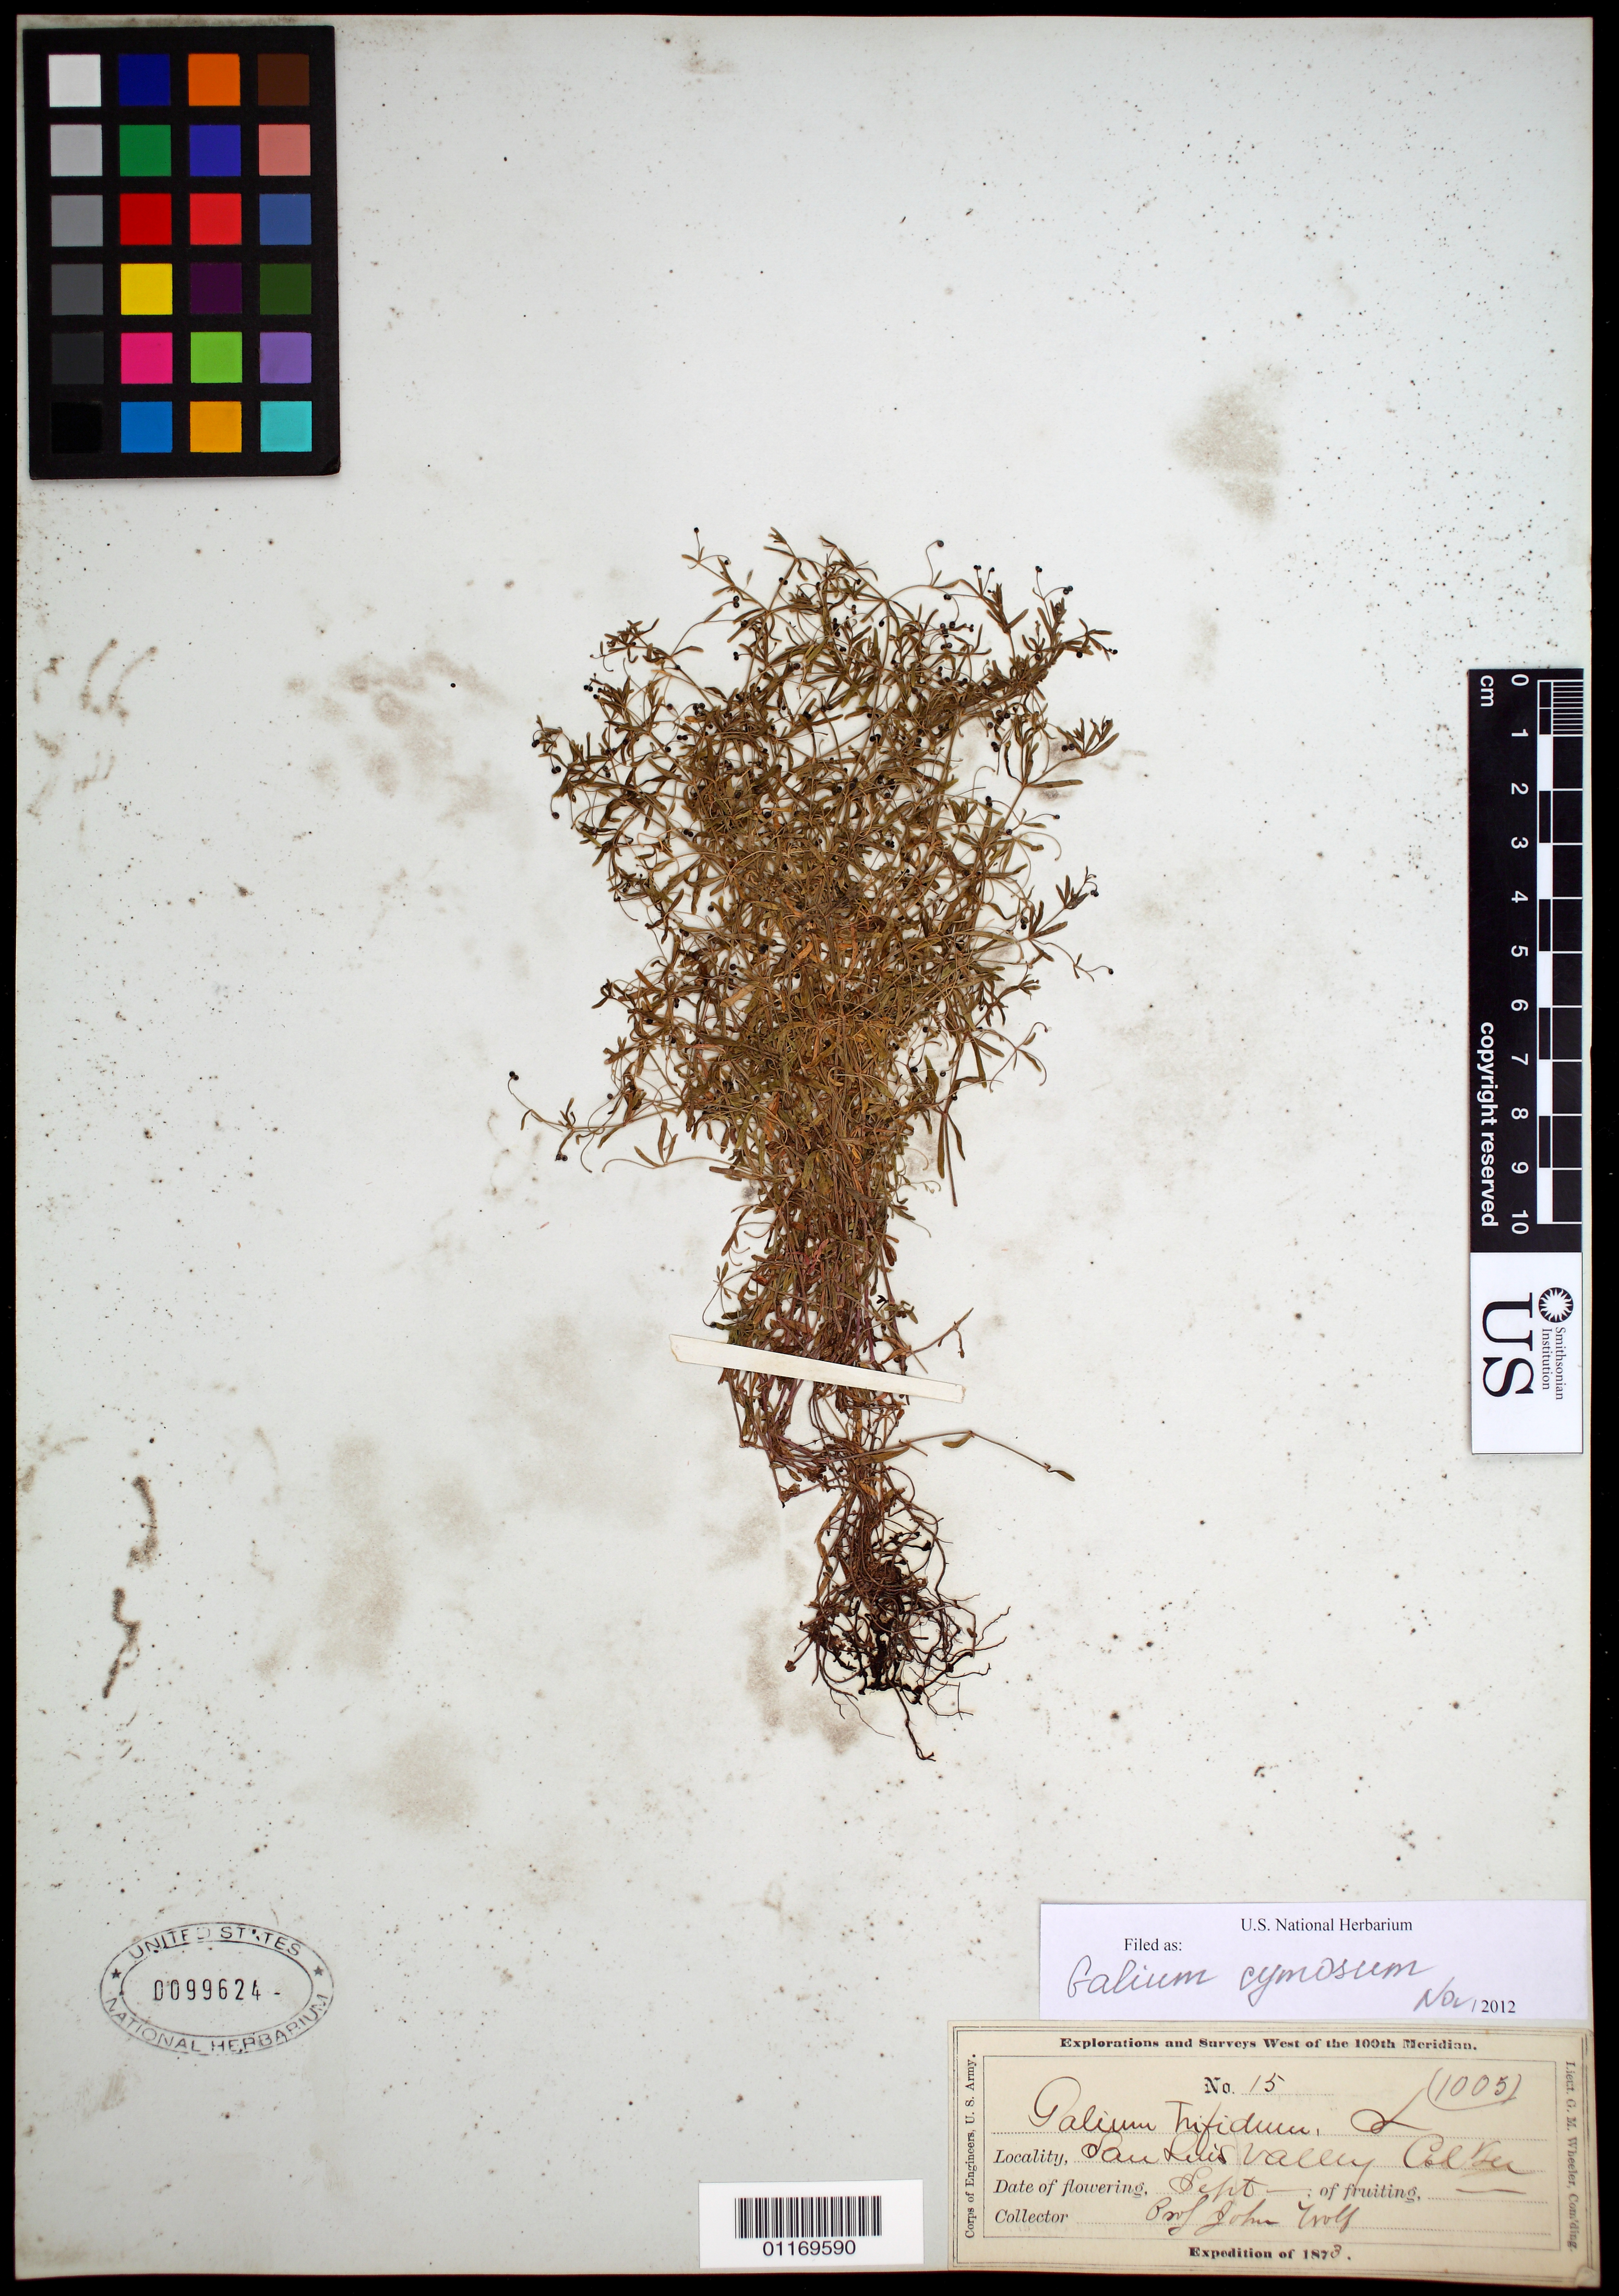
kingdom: Plantae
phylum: Tracheophyta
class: Magnoliopsida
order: Gentianales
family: Rubiaceae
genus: Galium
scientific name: Galium cymosum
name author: Wiegand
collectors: J. Wolf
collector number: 15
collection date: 1873-09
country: United States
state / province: Colorado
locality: San Luis Valley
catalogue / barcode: US 99624